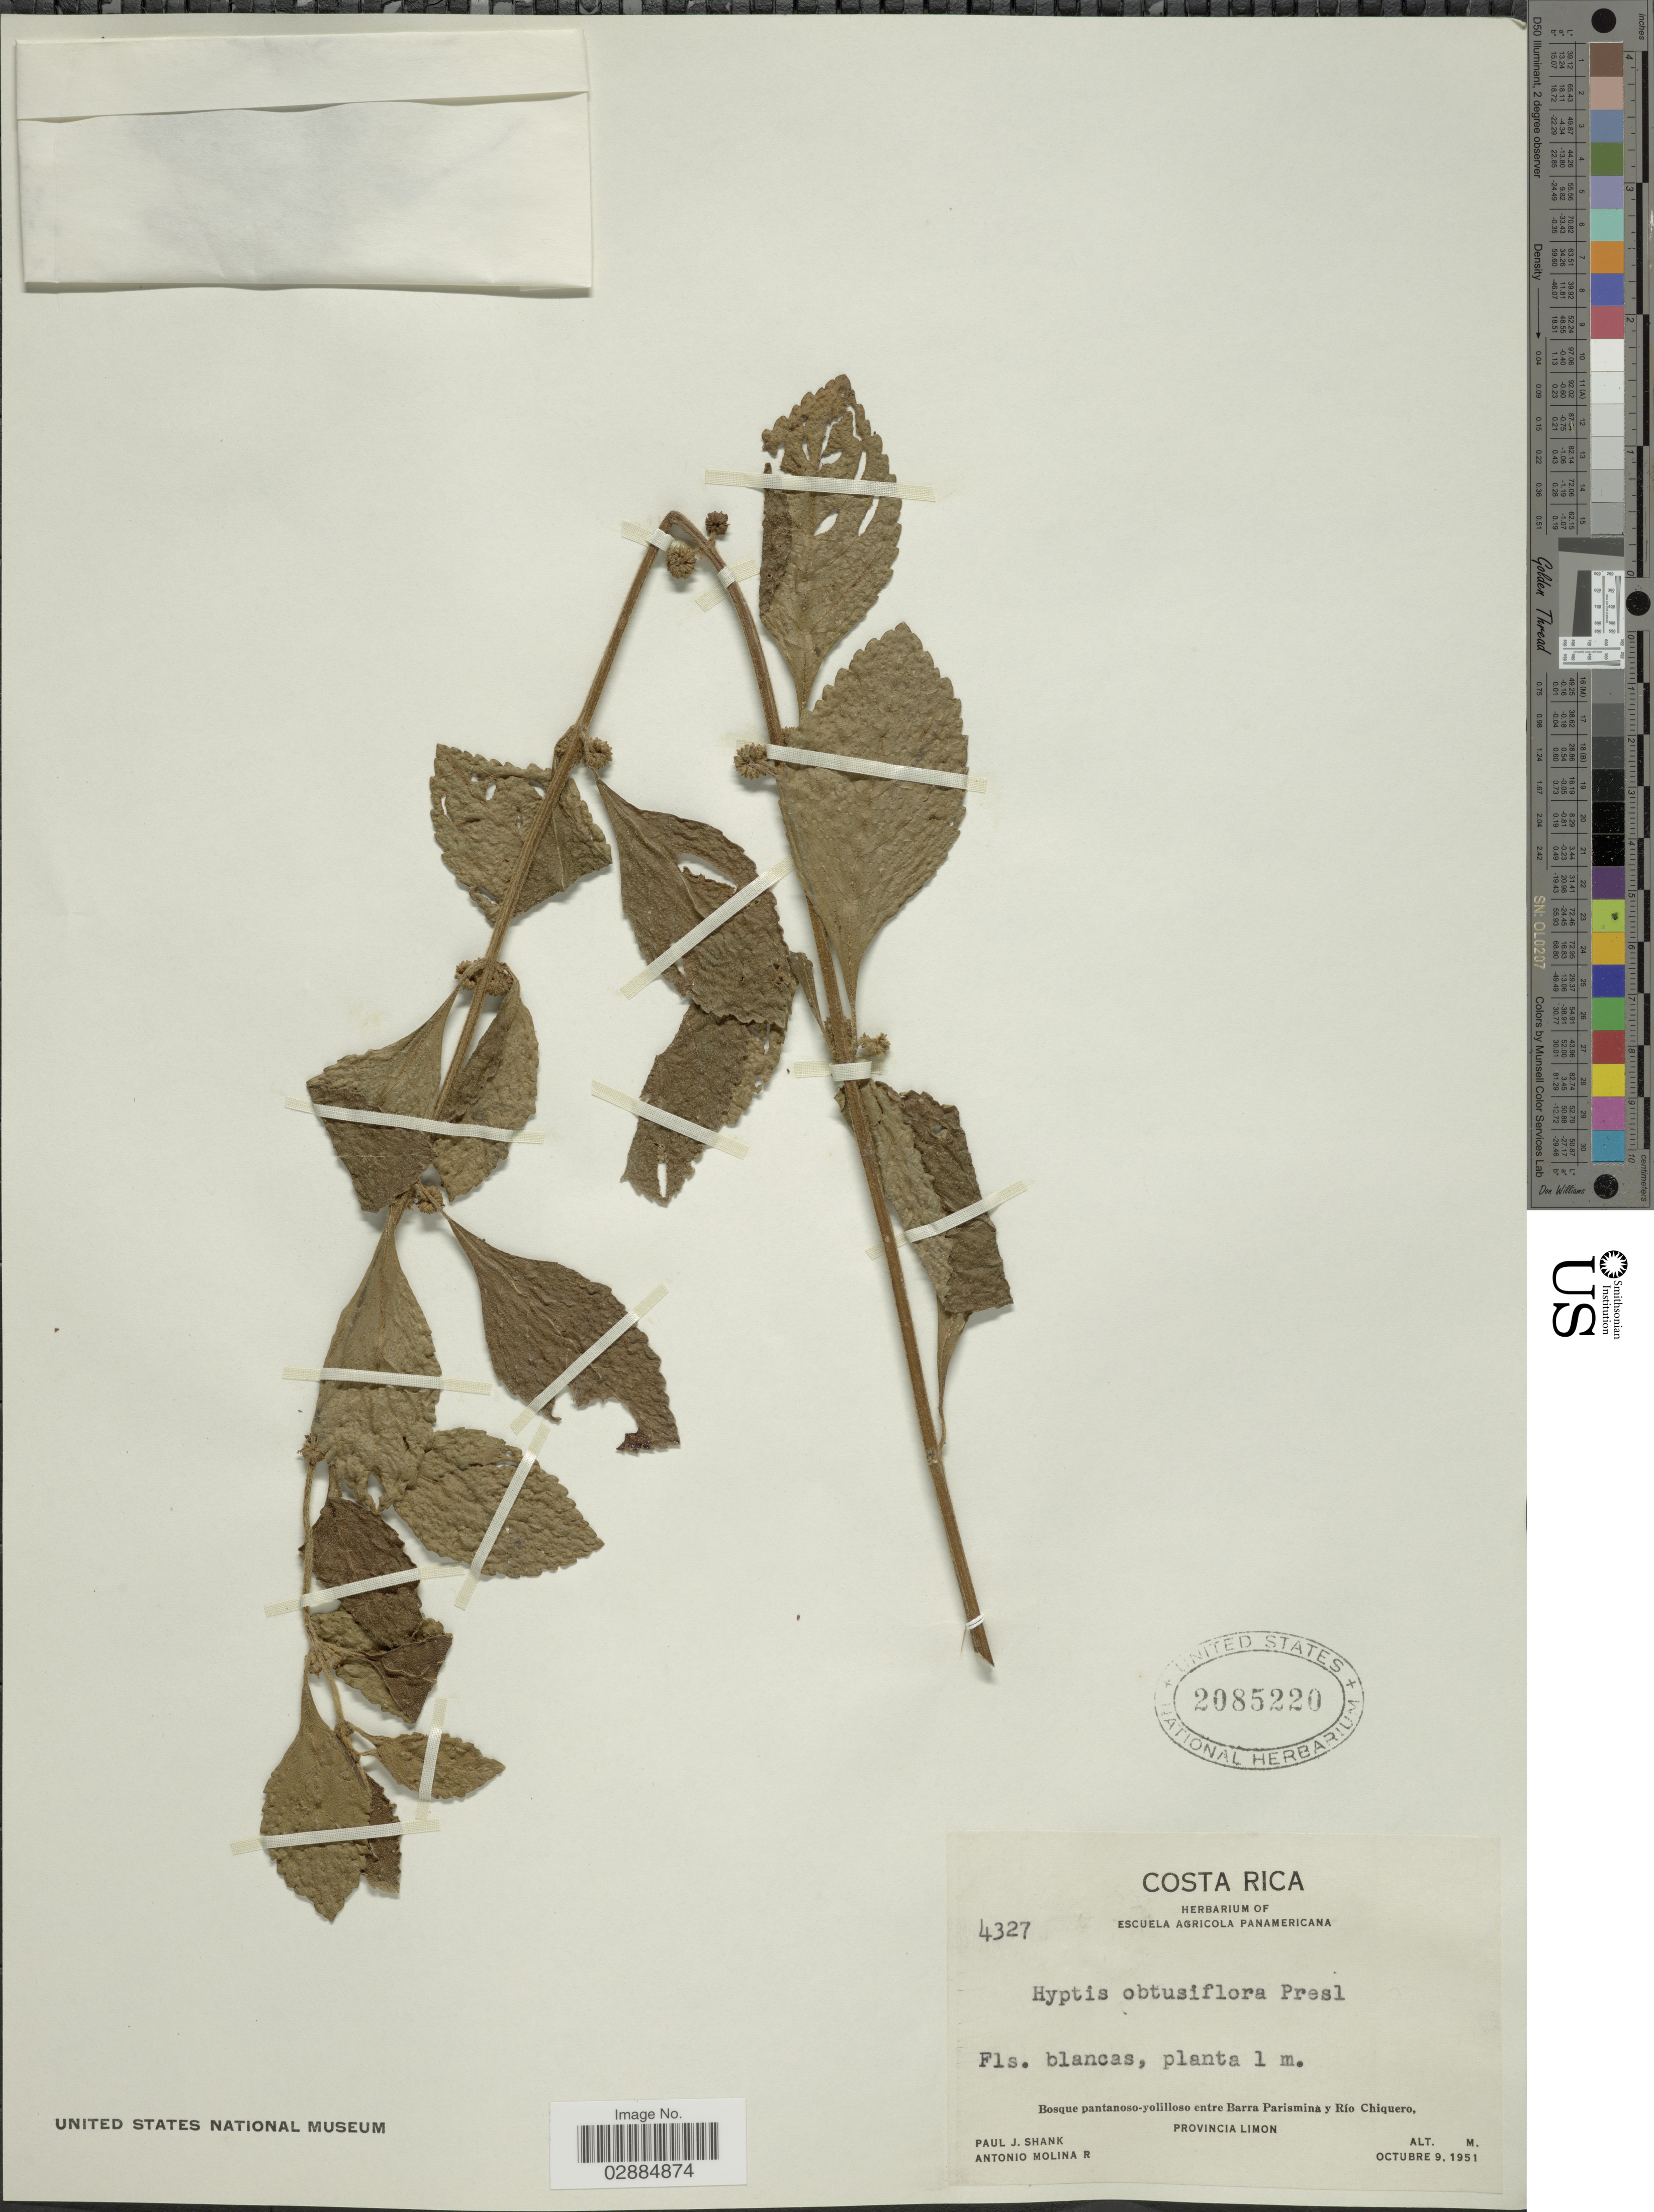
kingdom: Plantae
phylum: Tracheophyta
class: Magnoliopsida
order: Lamiales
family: Lamiaceae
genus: Hyptis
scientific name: Hyptis obtusiflora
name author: C. Presl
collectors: P. J. Shank & A. Molina R.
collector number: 4327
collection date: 1951-10-09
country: Costa Rica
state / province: Limón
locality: Bosque pantanoso-yolilloso entre Barra Parismina y Río Chiquero.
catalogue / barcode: US 2085220